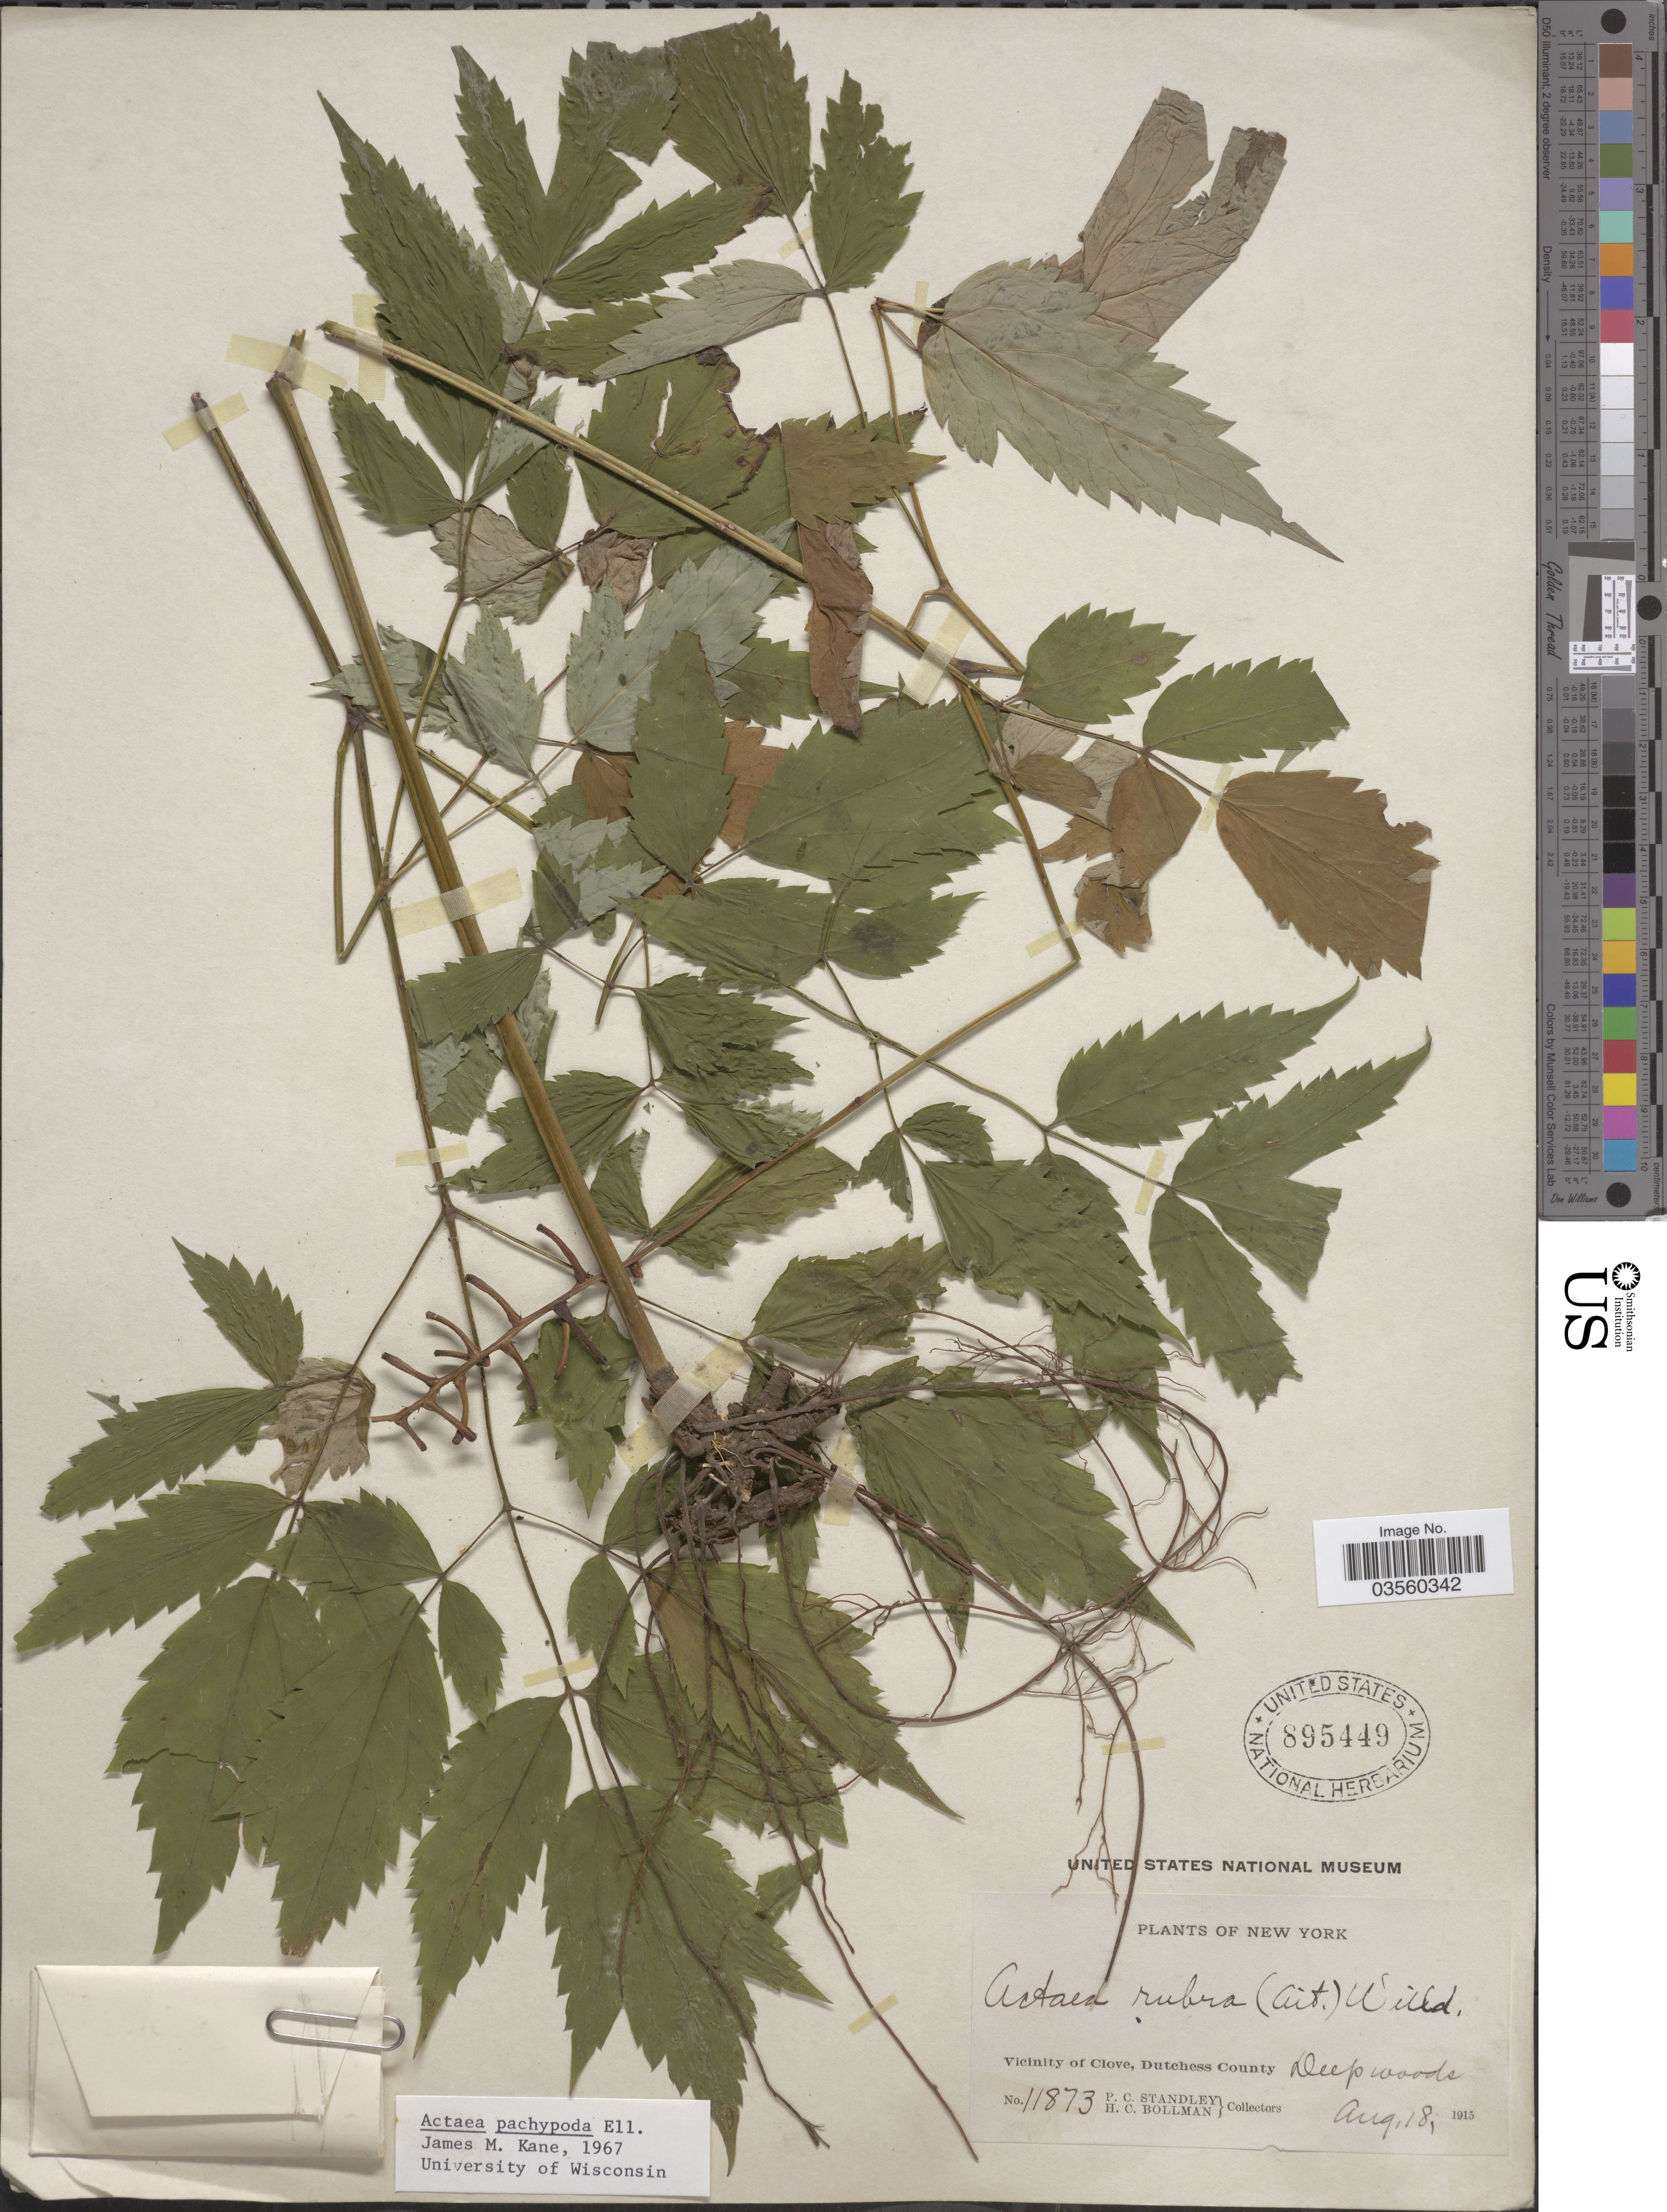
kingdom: Plantae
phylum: Tracheophyta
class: Magnoliopsida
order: Ranunculales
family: Ranunculaceae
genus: Actaea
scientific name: Actaea pachypoda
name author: Elliott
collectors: P. C. Standley & H. C. Bollman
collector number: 11873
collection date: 1915-08-18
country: United States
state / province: New York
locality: Vicinity of Clove, Dutchess County.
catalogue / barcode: US 895449